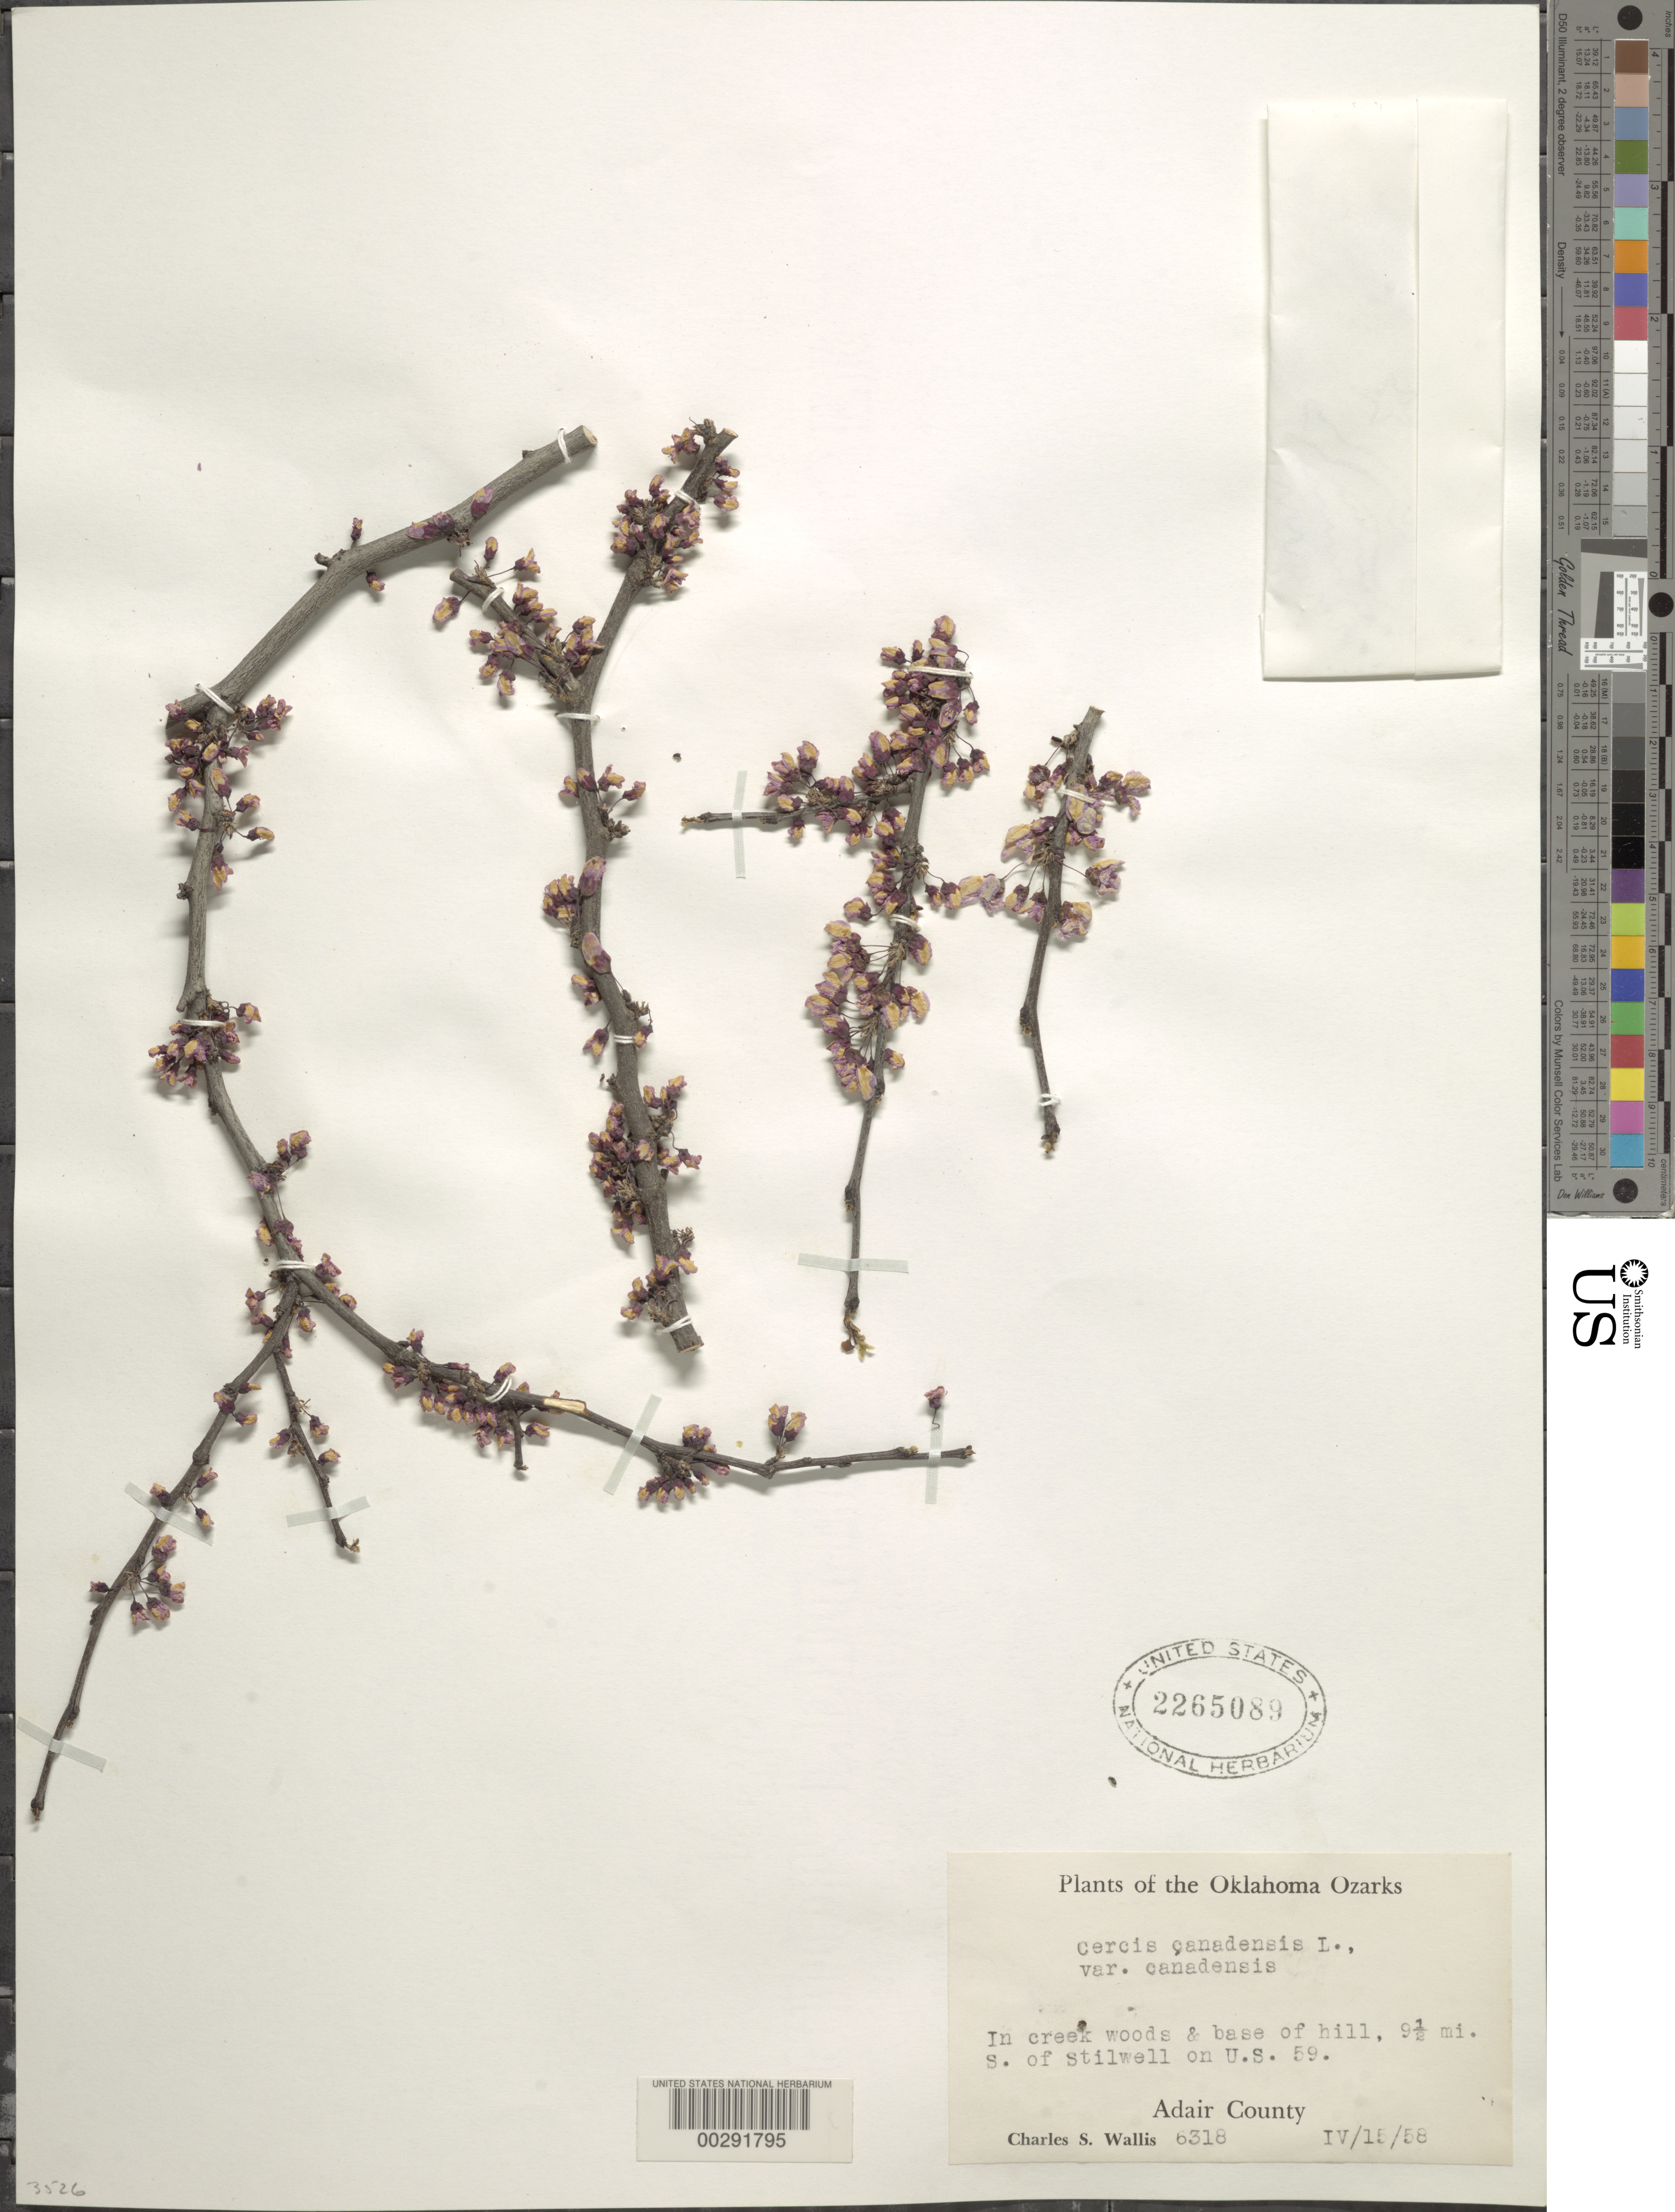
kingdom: Plantae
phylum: Tracheophyta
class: Magnoliopsida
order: Fabales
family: Fabaceae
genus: Cercis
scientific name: Cercis canadensis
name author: L.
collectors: C. S. Wallis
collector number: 6318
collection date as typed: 15 Apr 1958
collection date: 1958-04-15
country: United States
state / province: Oklahoma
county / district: Adair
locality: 9.5 mi s of stilwell on us 59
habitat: In creek woods and base of hill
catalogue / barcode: US 2265089